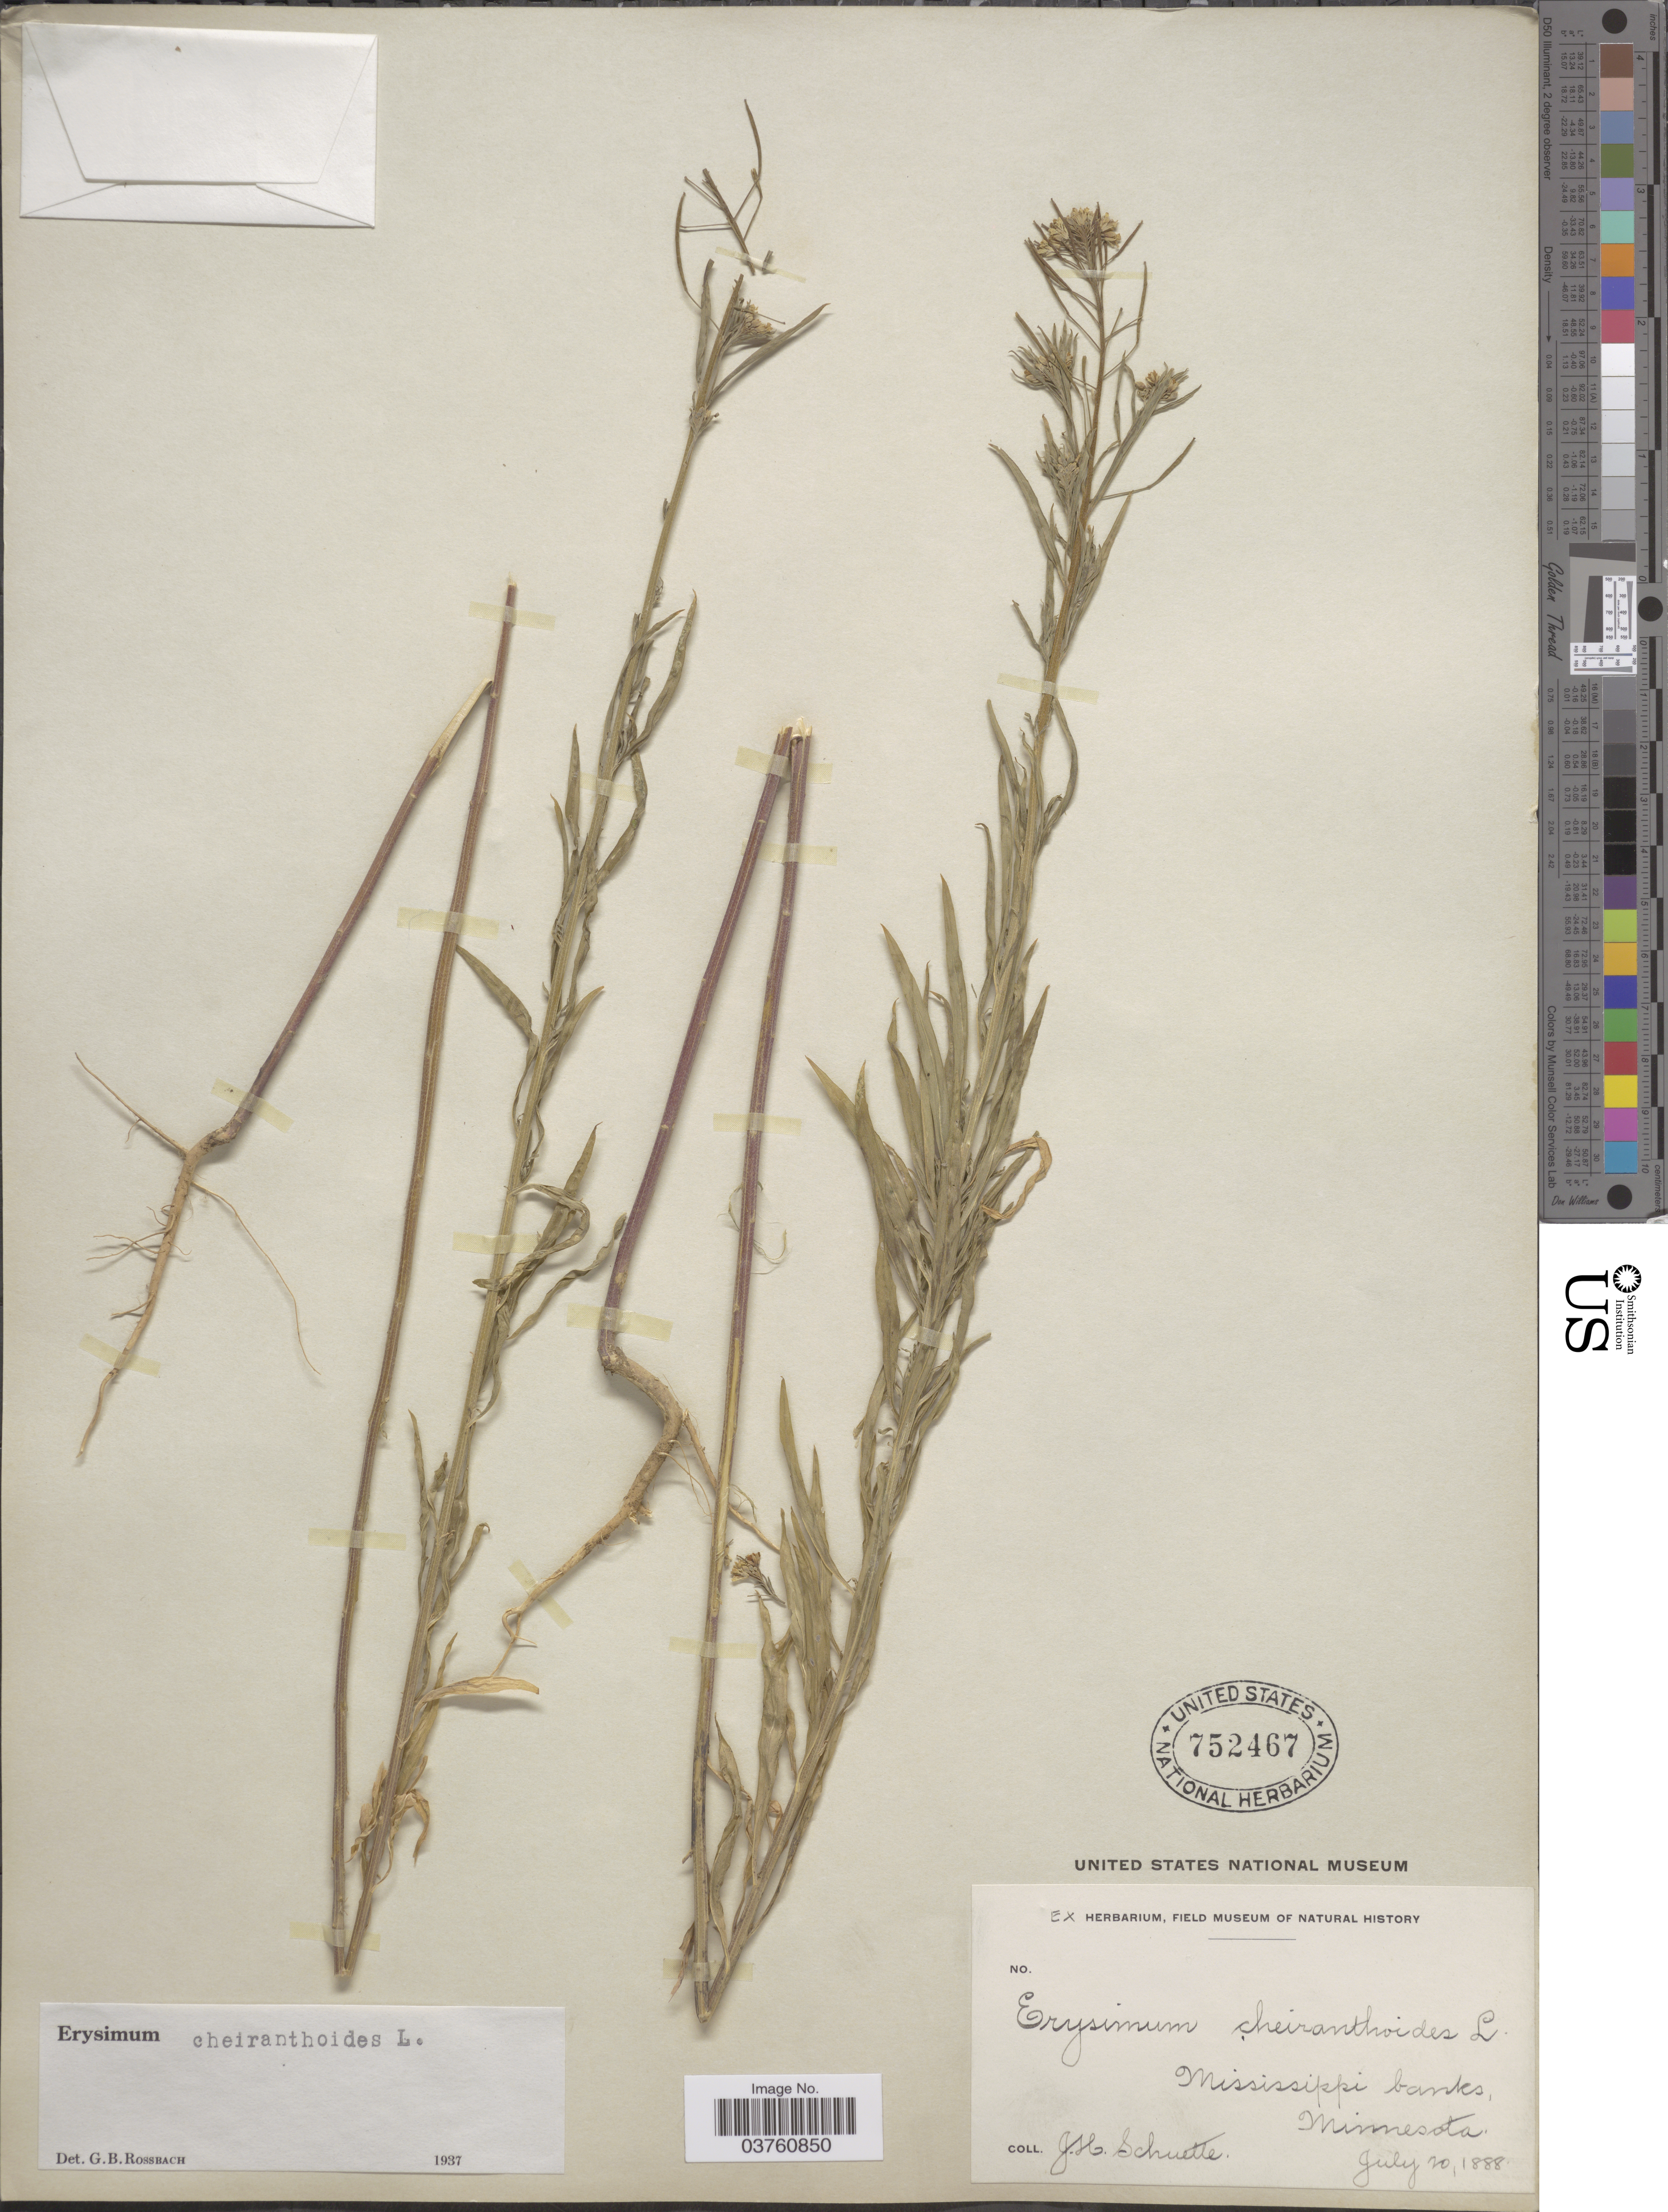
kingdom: Plantae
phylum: Tracheophyta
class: Magnoliopsida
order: Brassicales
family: Brassicaceae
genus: Erysimum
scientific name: Erysimum cheiranthoides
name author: L.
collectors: J. H. Schuette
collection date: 1888-07-20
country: United States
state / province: Minnesota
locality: Mississippi banks.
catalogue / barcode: US 752467